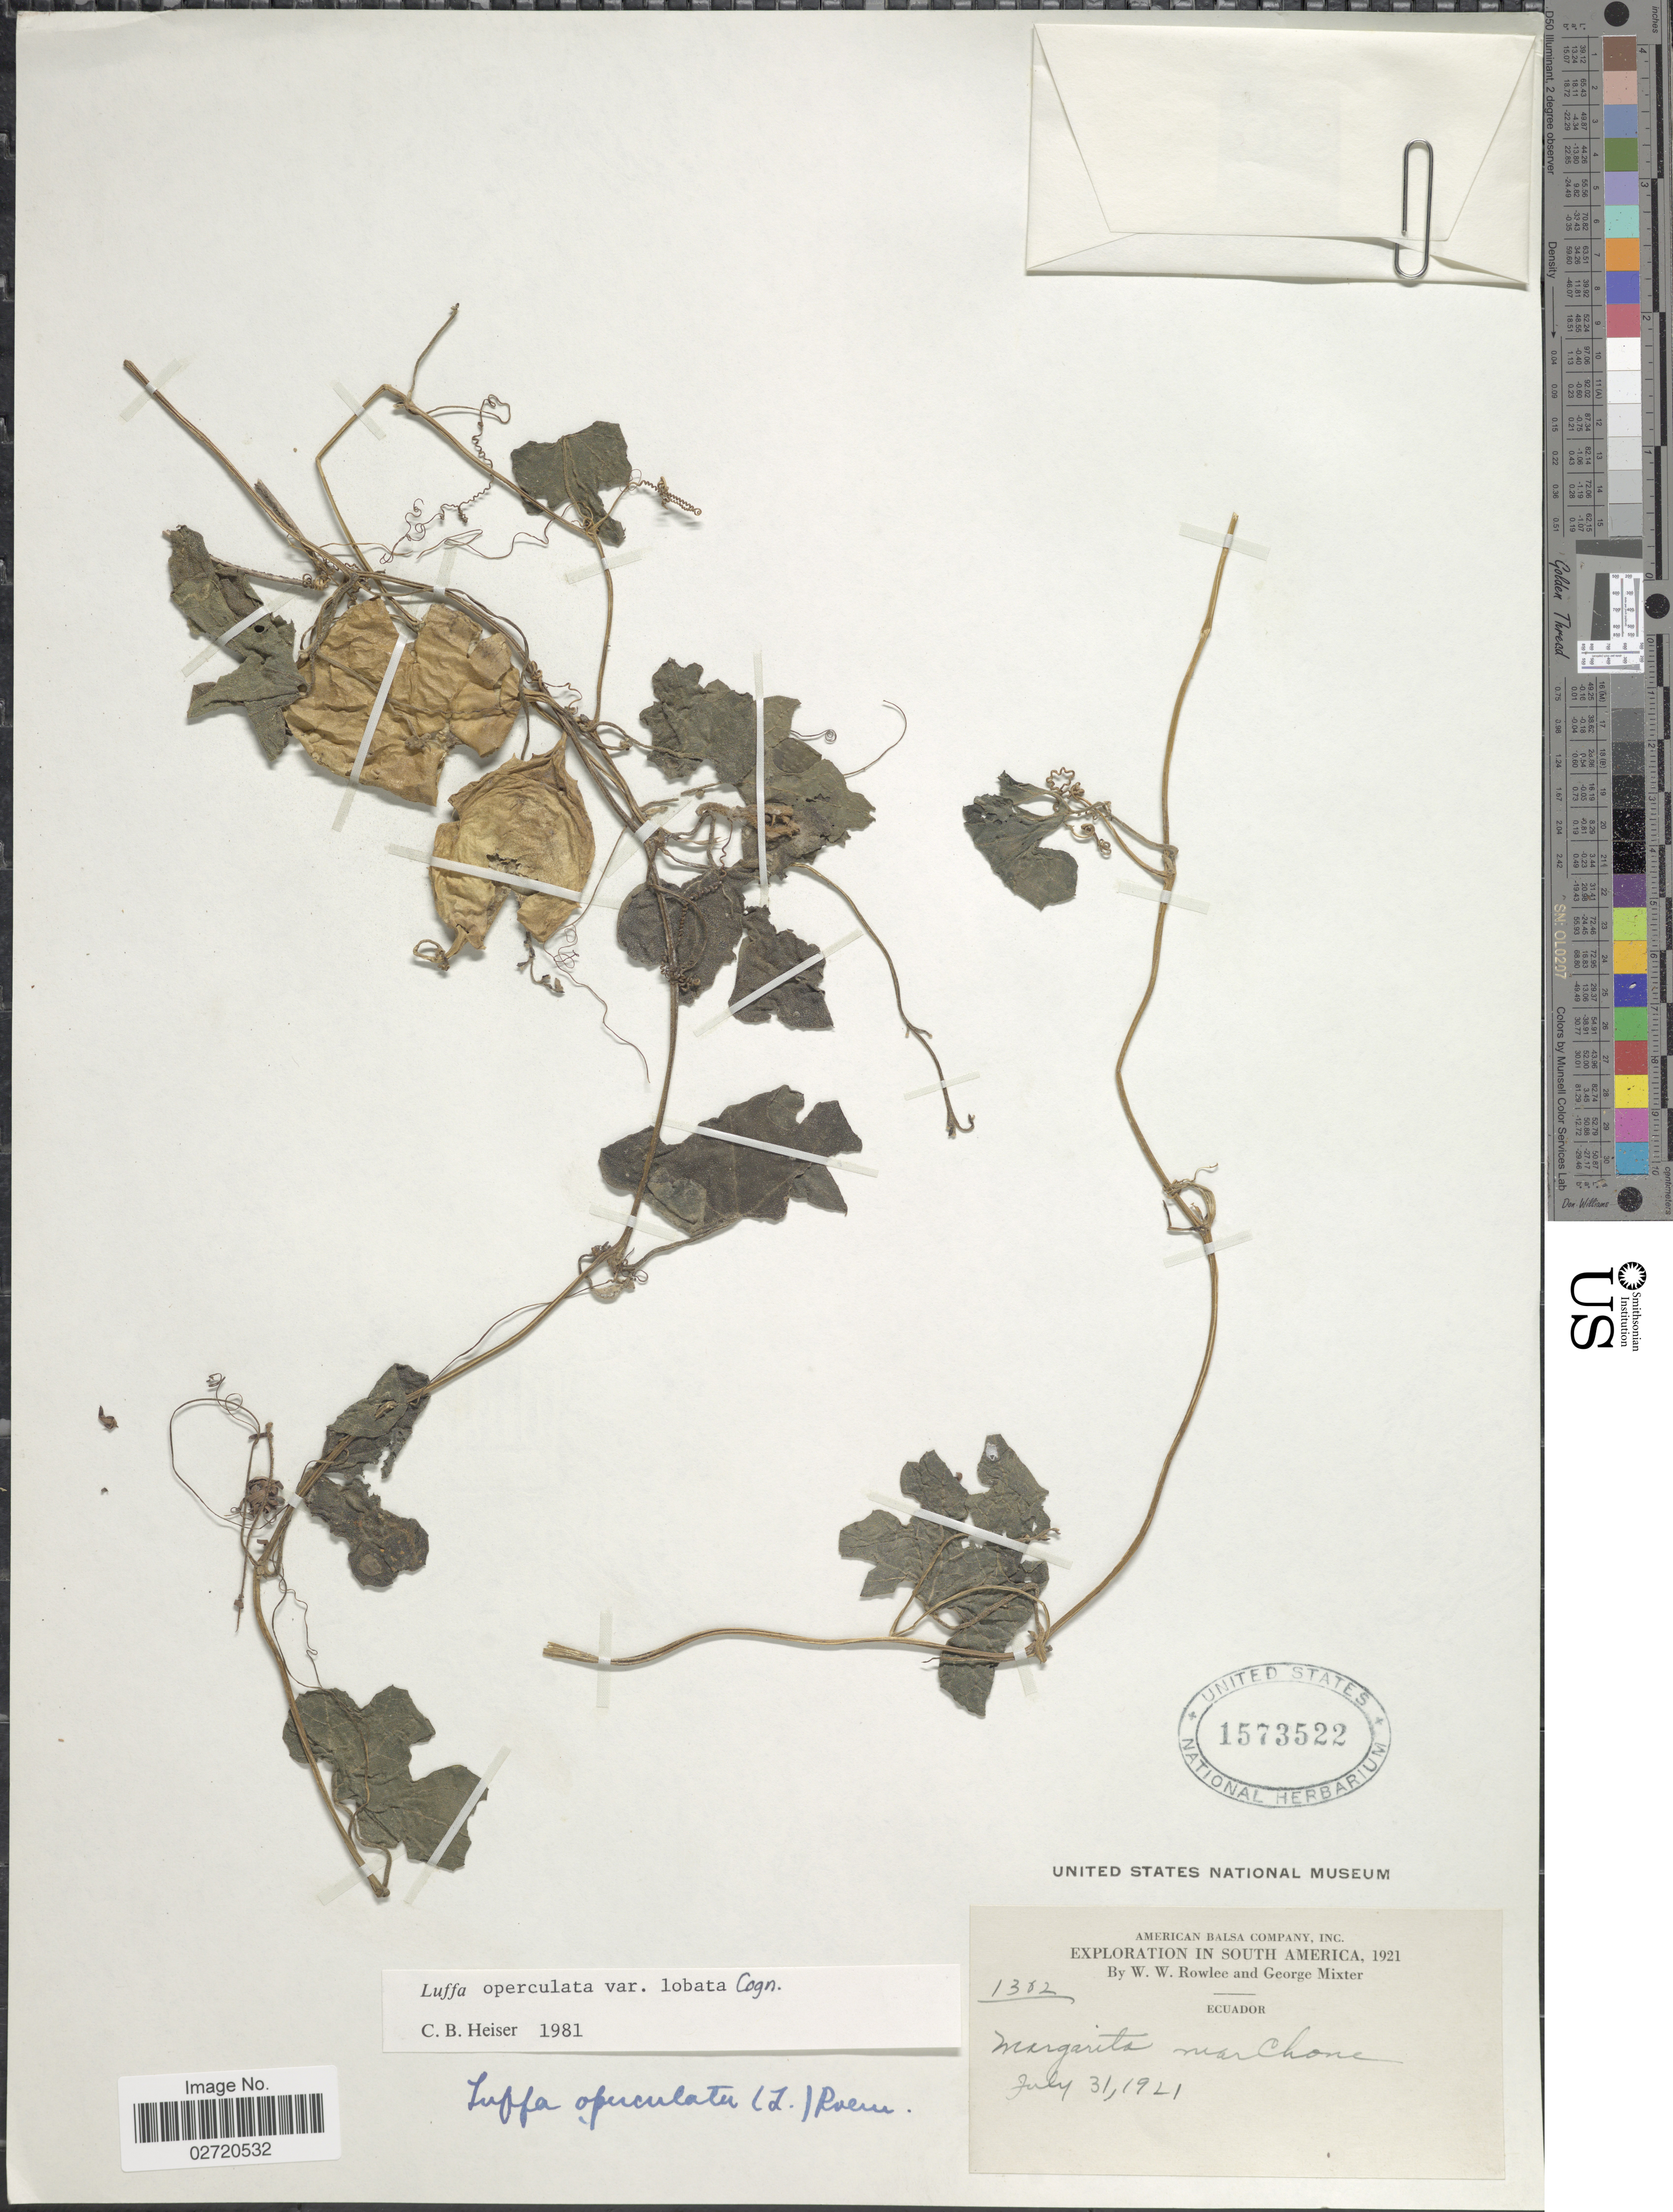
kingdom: Plantae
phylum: Tracheophyta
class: Magnoliopsida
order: Cucurbitales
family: Cucurbitaceae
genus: Luffa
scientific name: Luffa operculata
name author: (L.) Cogn.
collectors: W. W. Rowlee & G. Mixter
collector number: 1302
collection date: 1921-07-31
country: Ecuador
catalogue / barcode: US 1573522